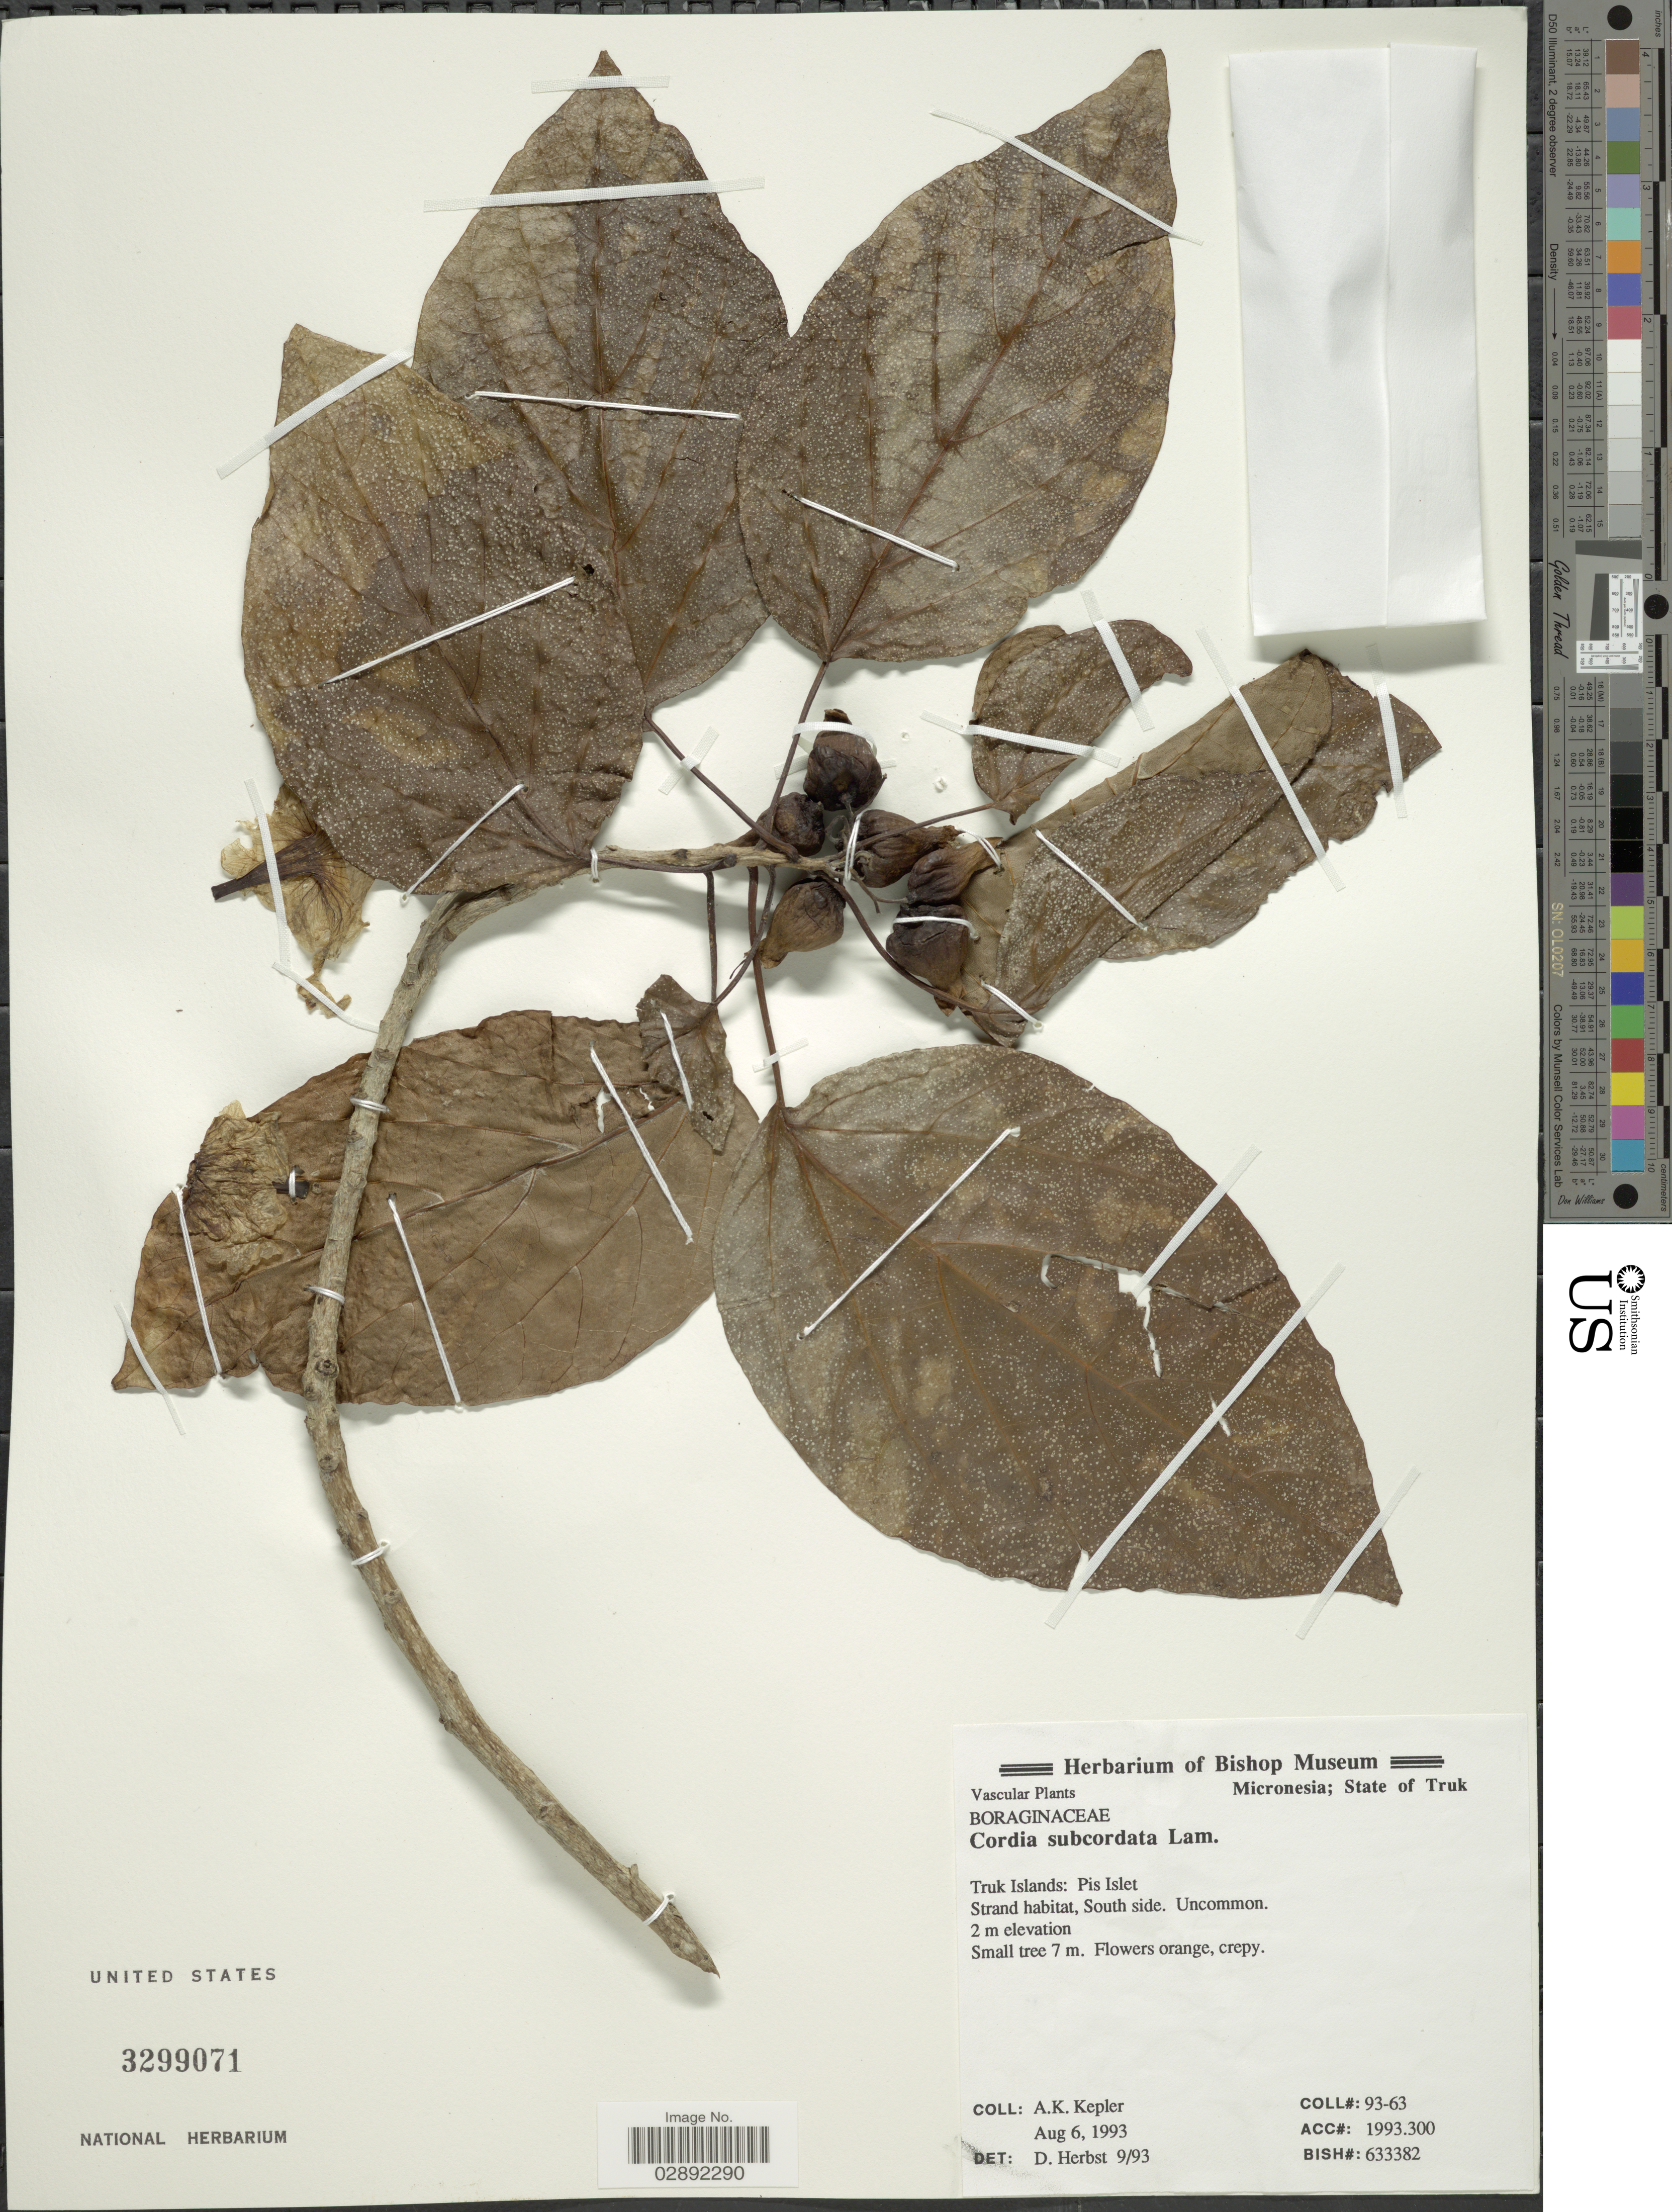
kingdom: Plantae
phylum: Tracheophyta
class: Magnoliopsida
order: Boraginales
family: Cordiaceae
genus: Cordia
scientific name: Cordia subcordata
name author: Lam.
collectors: A. K. Kepler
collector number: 93-63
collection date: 1993-08-06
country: Micronesia, Federated States of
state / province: Truk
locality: Truk Islands: Pis Islet. Strand habitat, South side.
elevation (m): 2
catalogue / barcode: US 3299071